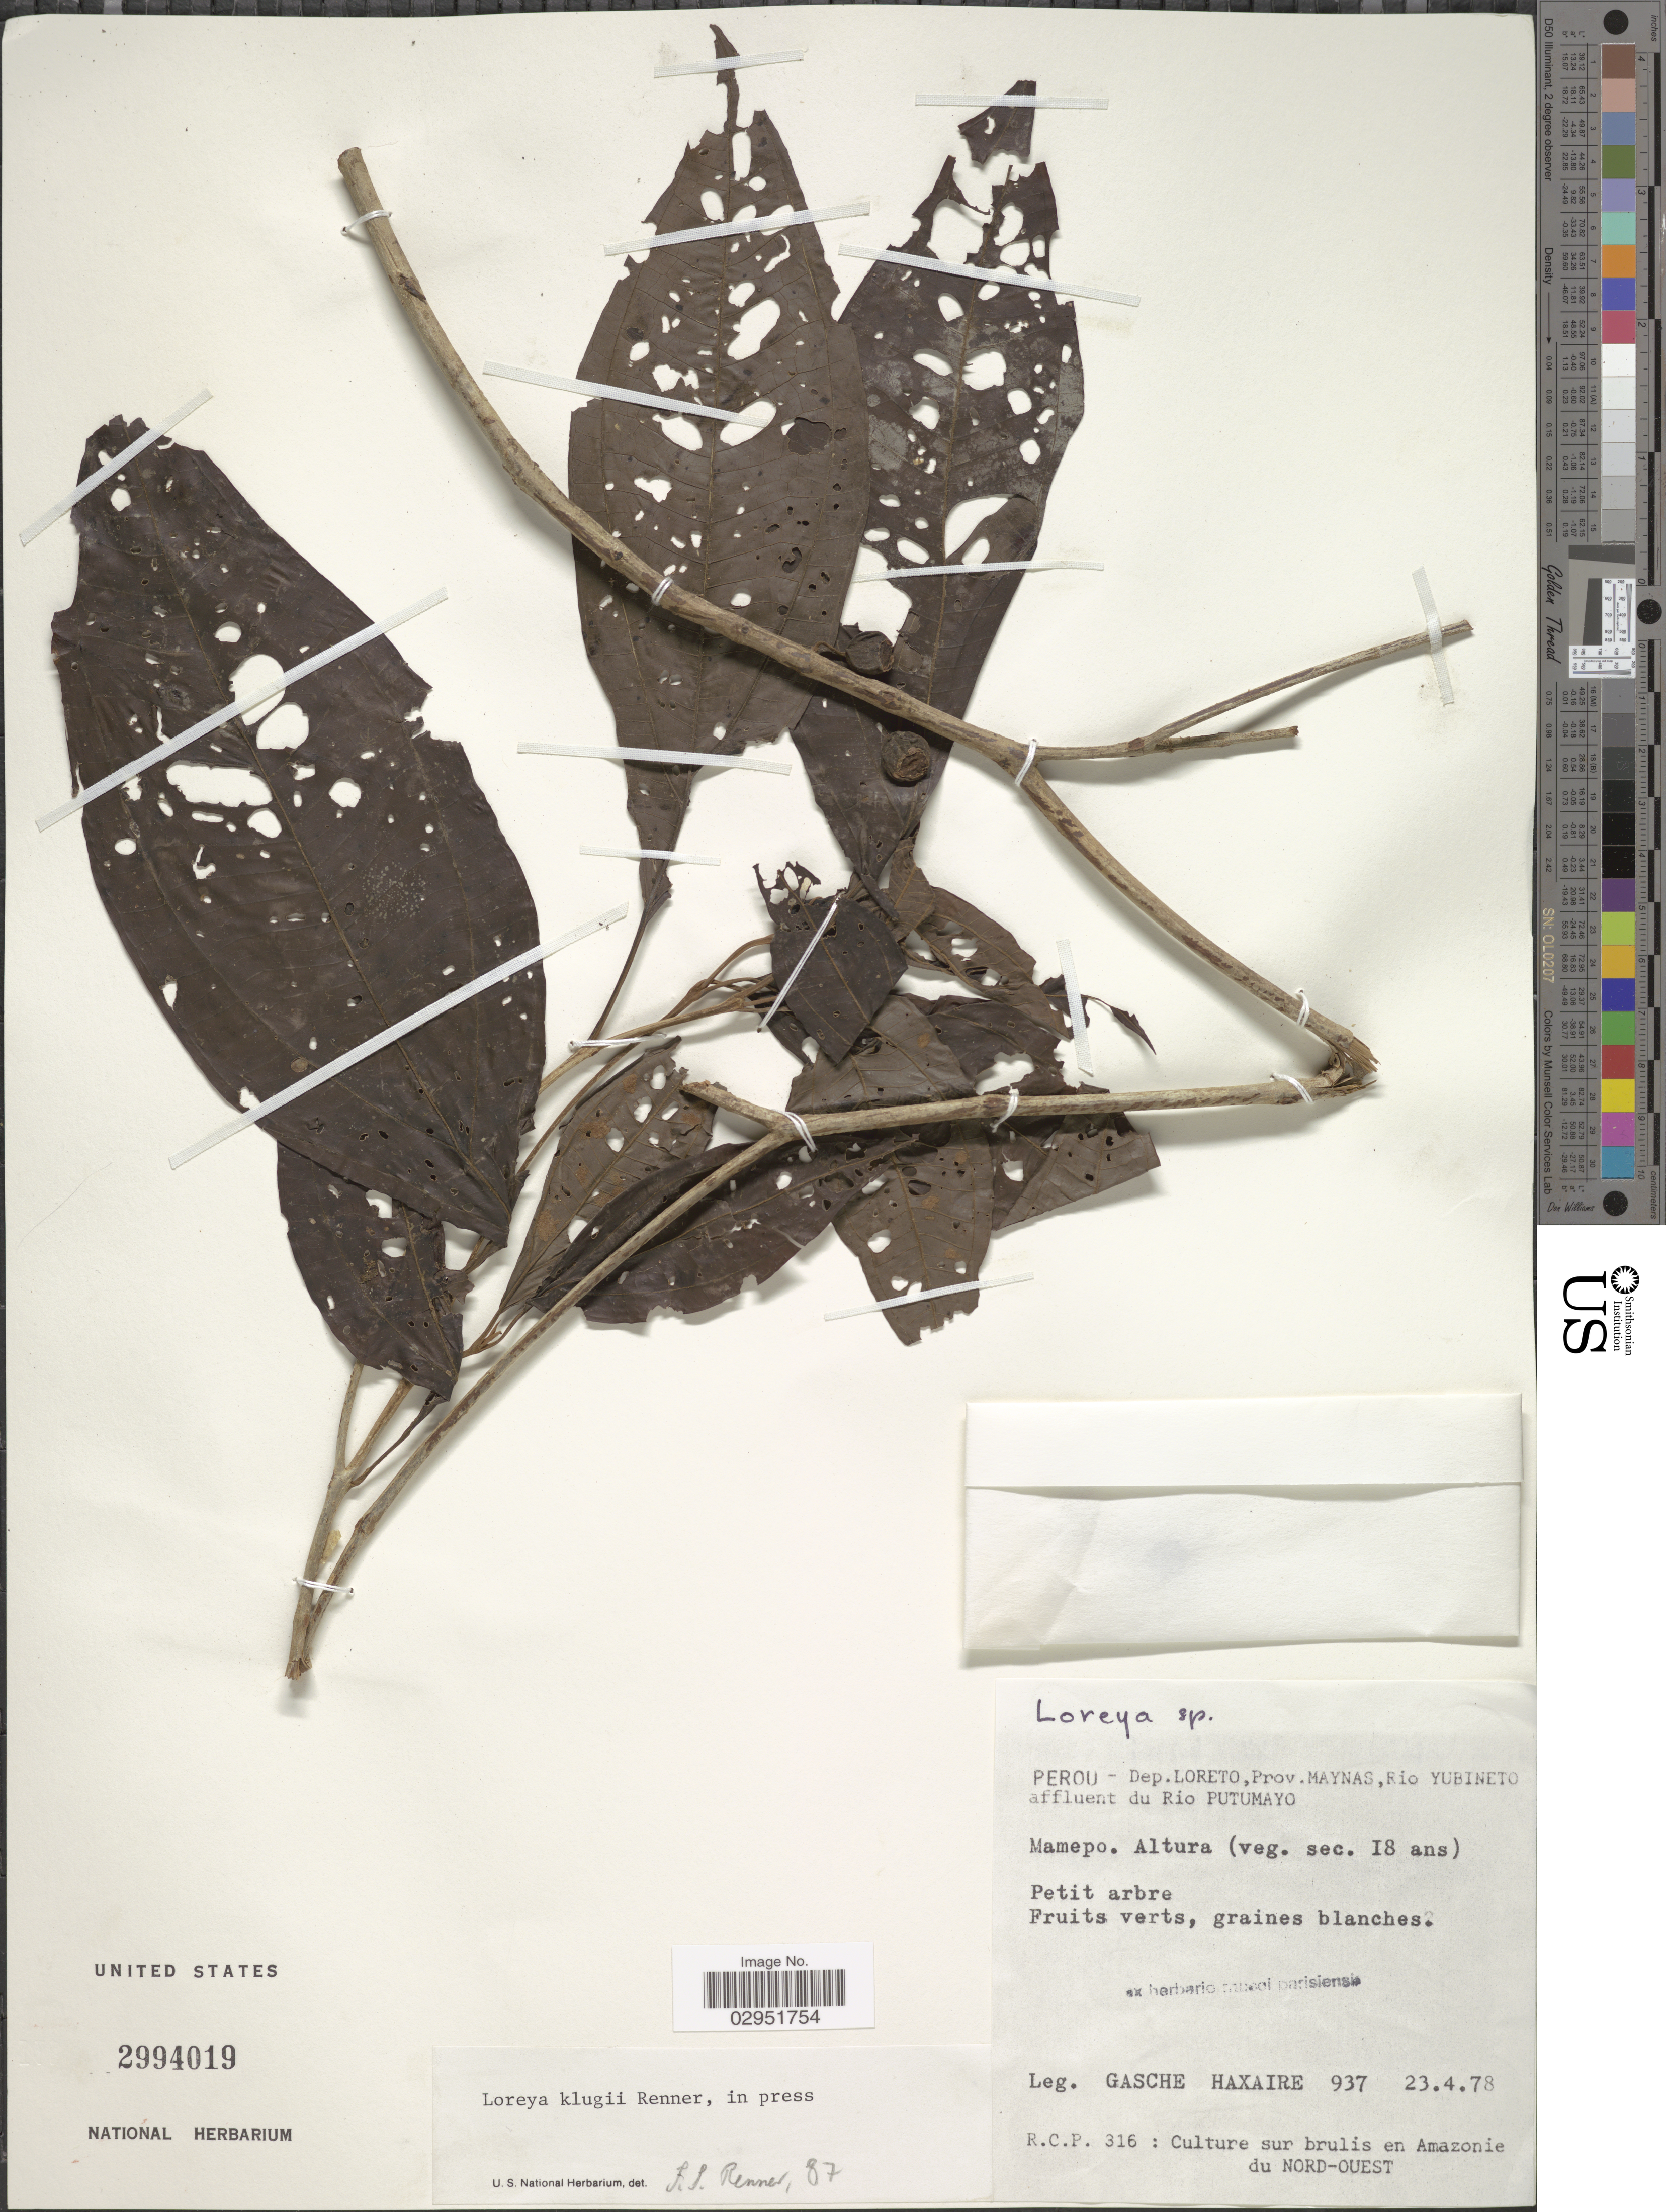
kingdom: Plantae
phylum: Tracheophyta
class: Magnoliopsida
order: Myrtales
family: Melastomataceae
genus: Bellucia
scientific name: Bellucia klugii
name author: (S.S. Renner) Penneys et al.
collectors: G. Haxaire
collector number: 937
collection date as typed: Transcribed d/m/y: 23/4/78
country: Peru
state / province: Loreto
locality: Dep. Loreto, Prov. Maynas, Rio Yubineto affluent du Rio Putumayo. Mamepo.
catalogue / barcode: US 2994019